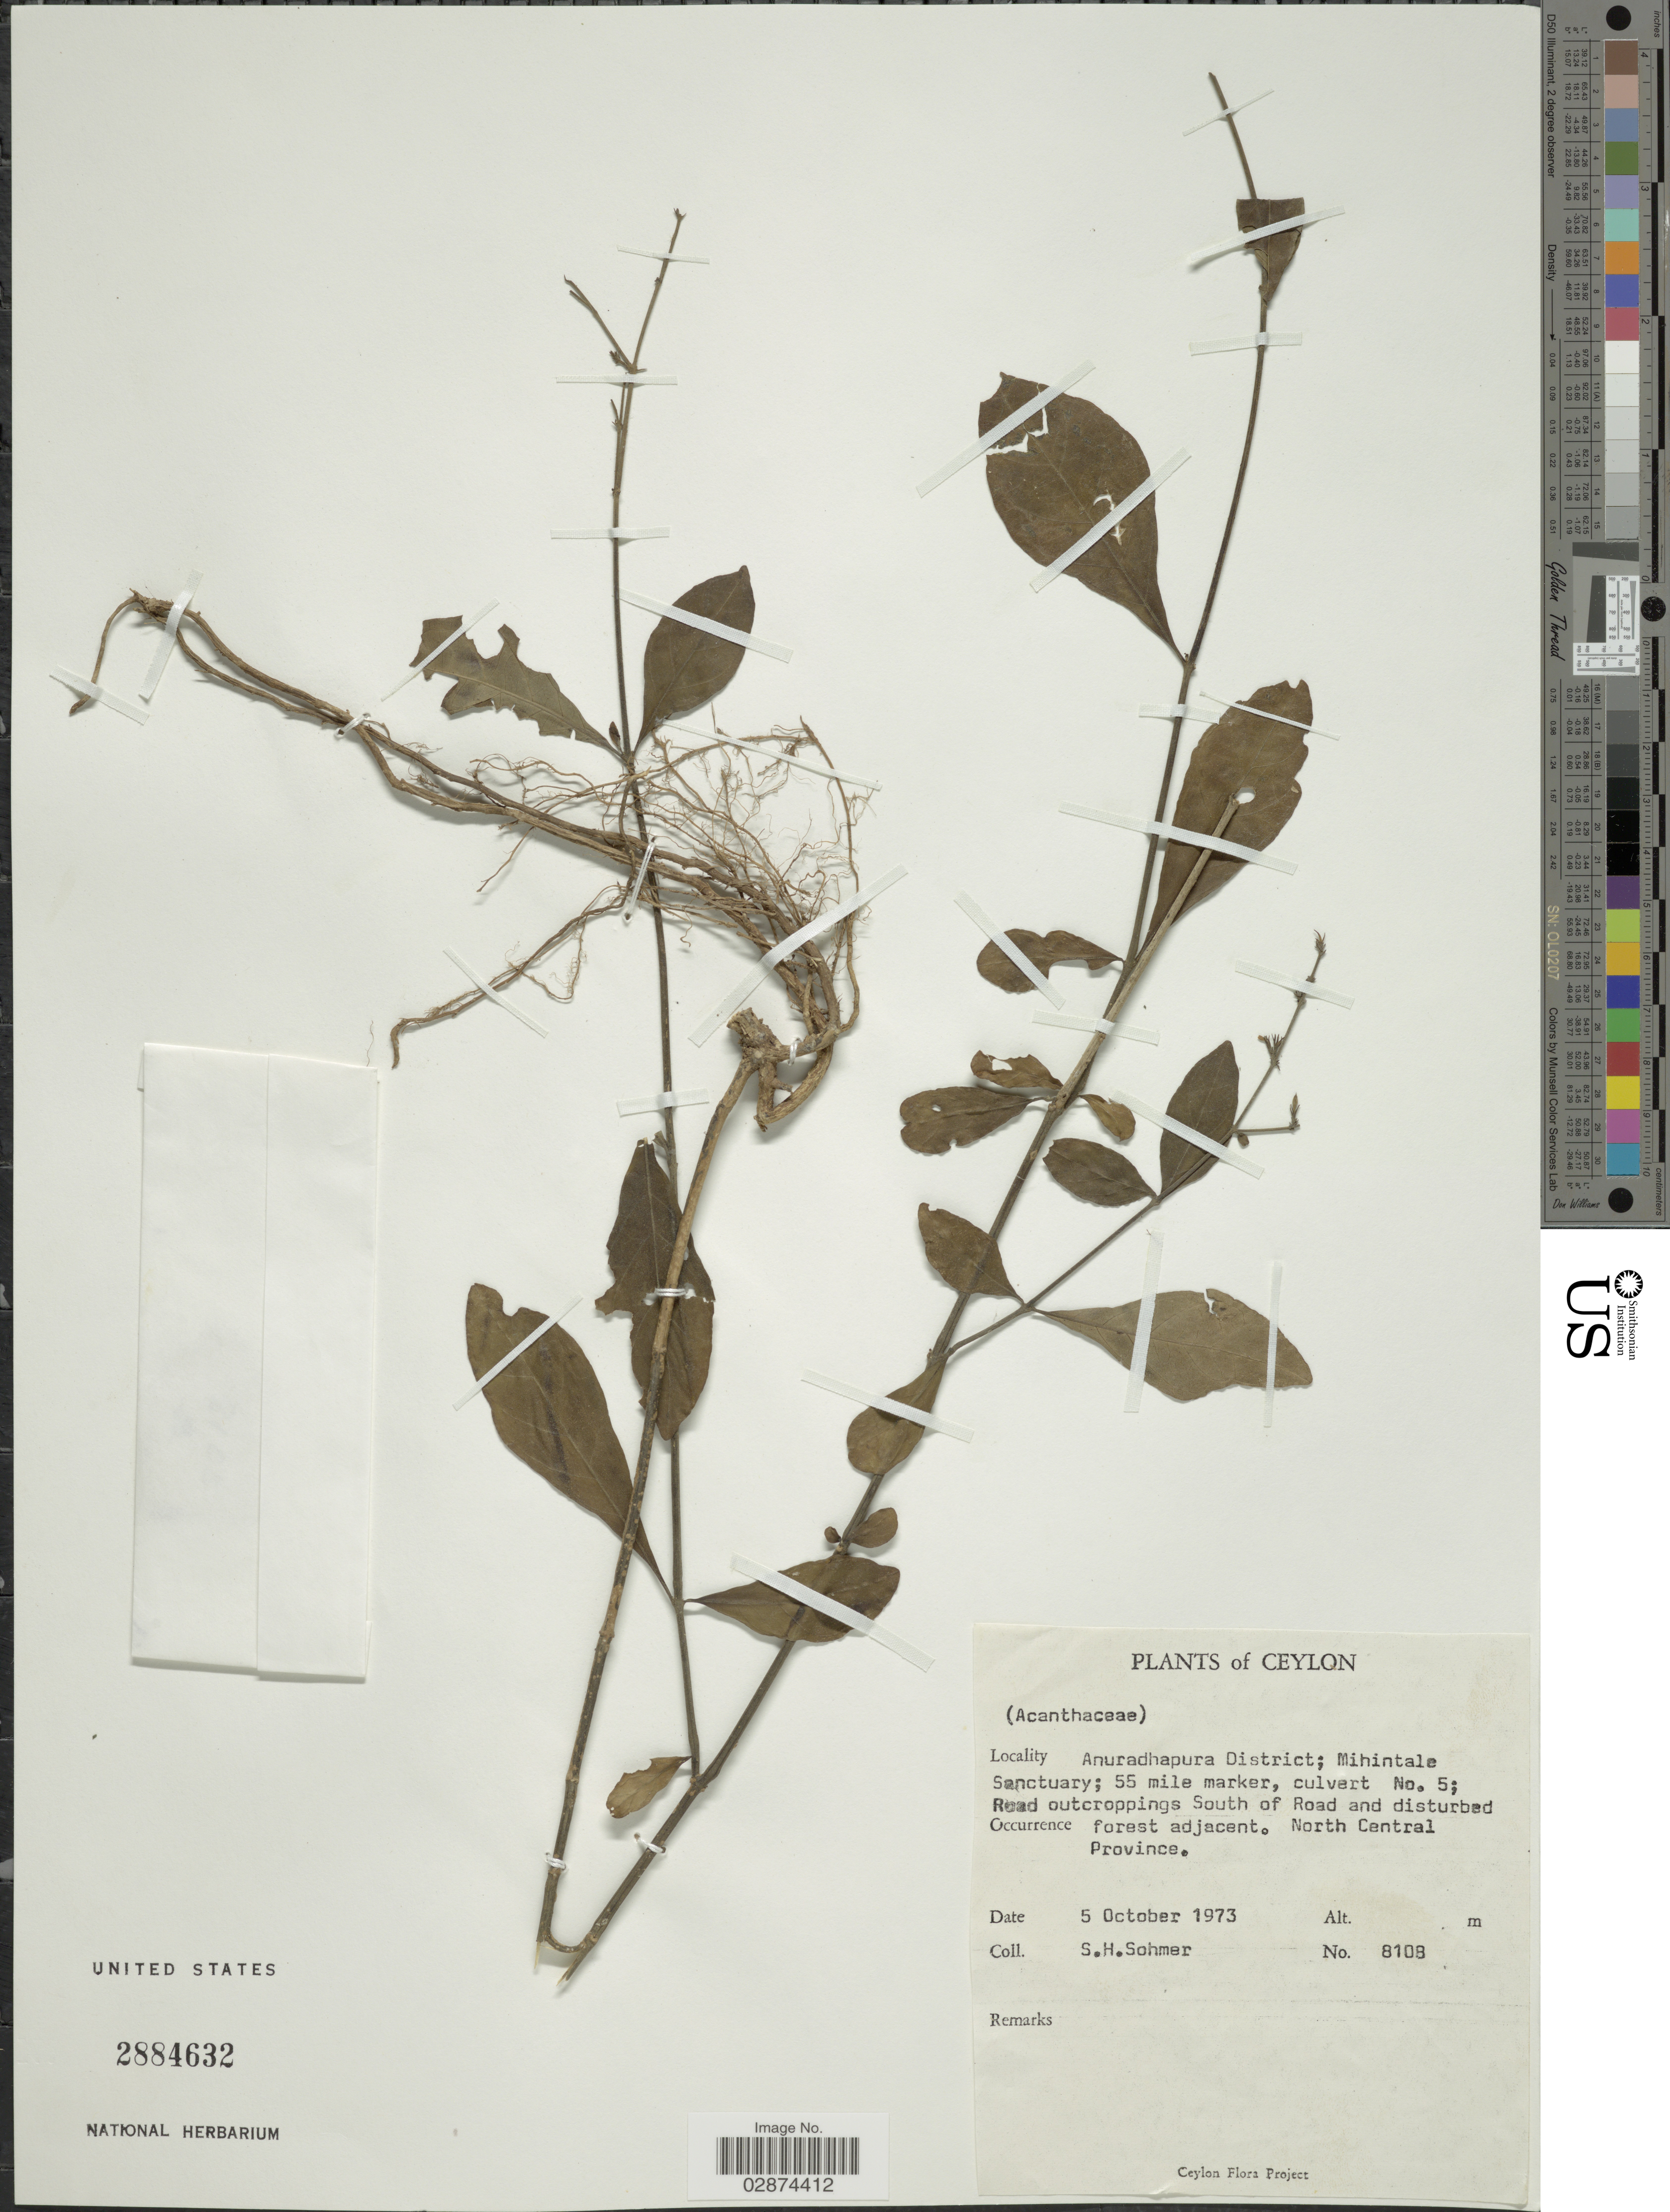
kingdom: Plantae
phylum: Tracheophyta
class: Magnoliopsida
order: Lamiales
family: Acanthaceae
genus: Rhinacanthus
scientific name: Rhinacanthus nasutus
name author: (L.) Kurz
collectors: S. H. Sohmer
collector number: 8108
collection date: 1973-10-05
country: Sri Lanka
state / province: North Central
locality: Ceylon. Anuradhapura District; Mihintale Sanctuary; 55 mile marker, culvert no. 5 Road outcroppings South of Road and disturbed forest adjacent.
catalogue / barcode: US 2884632